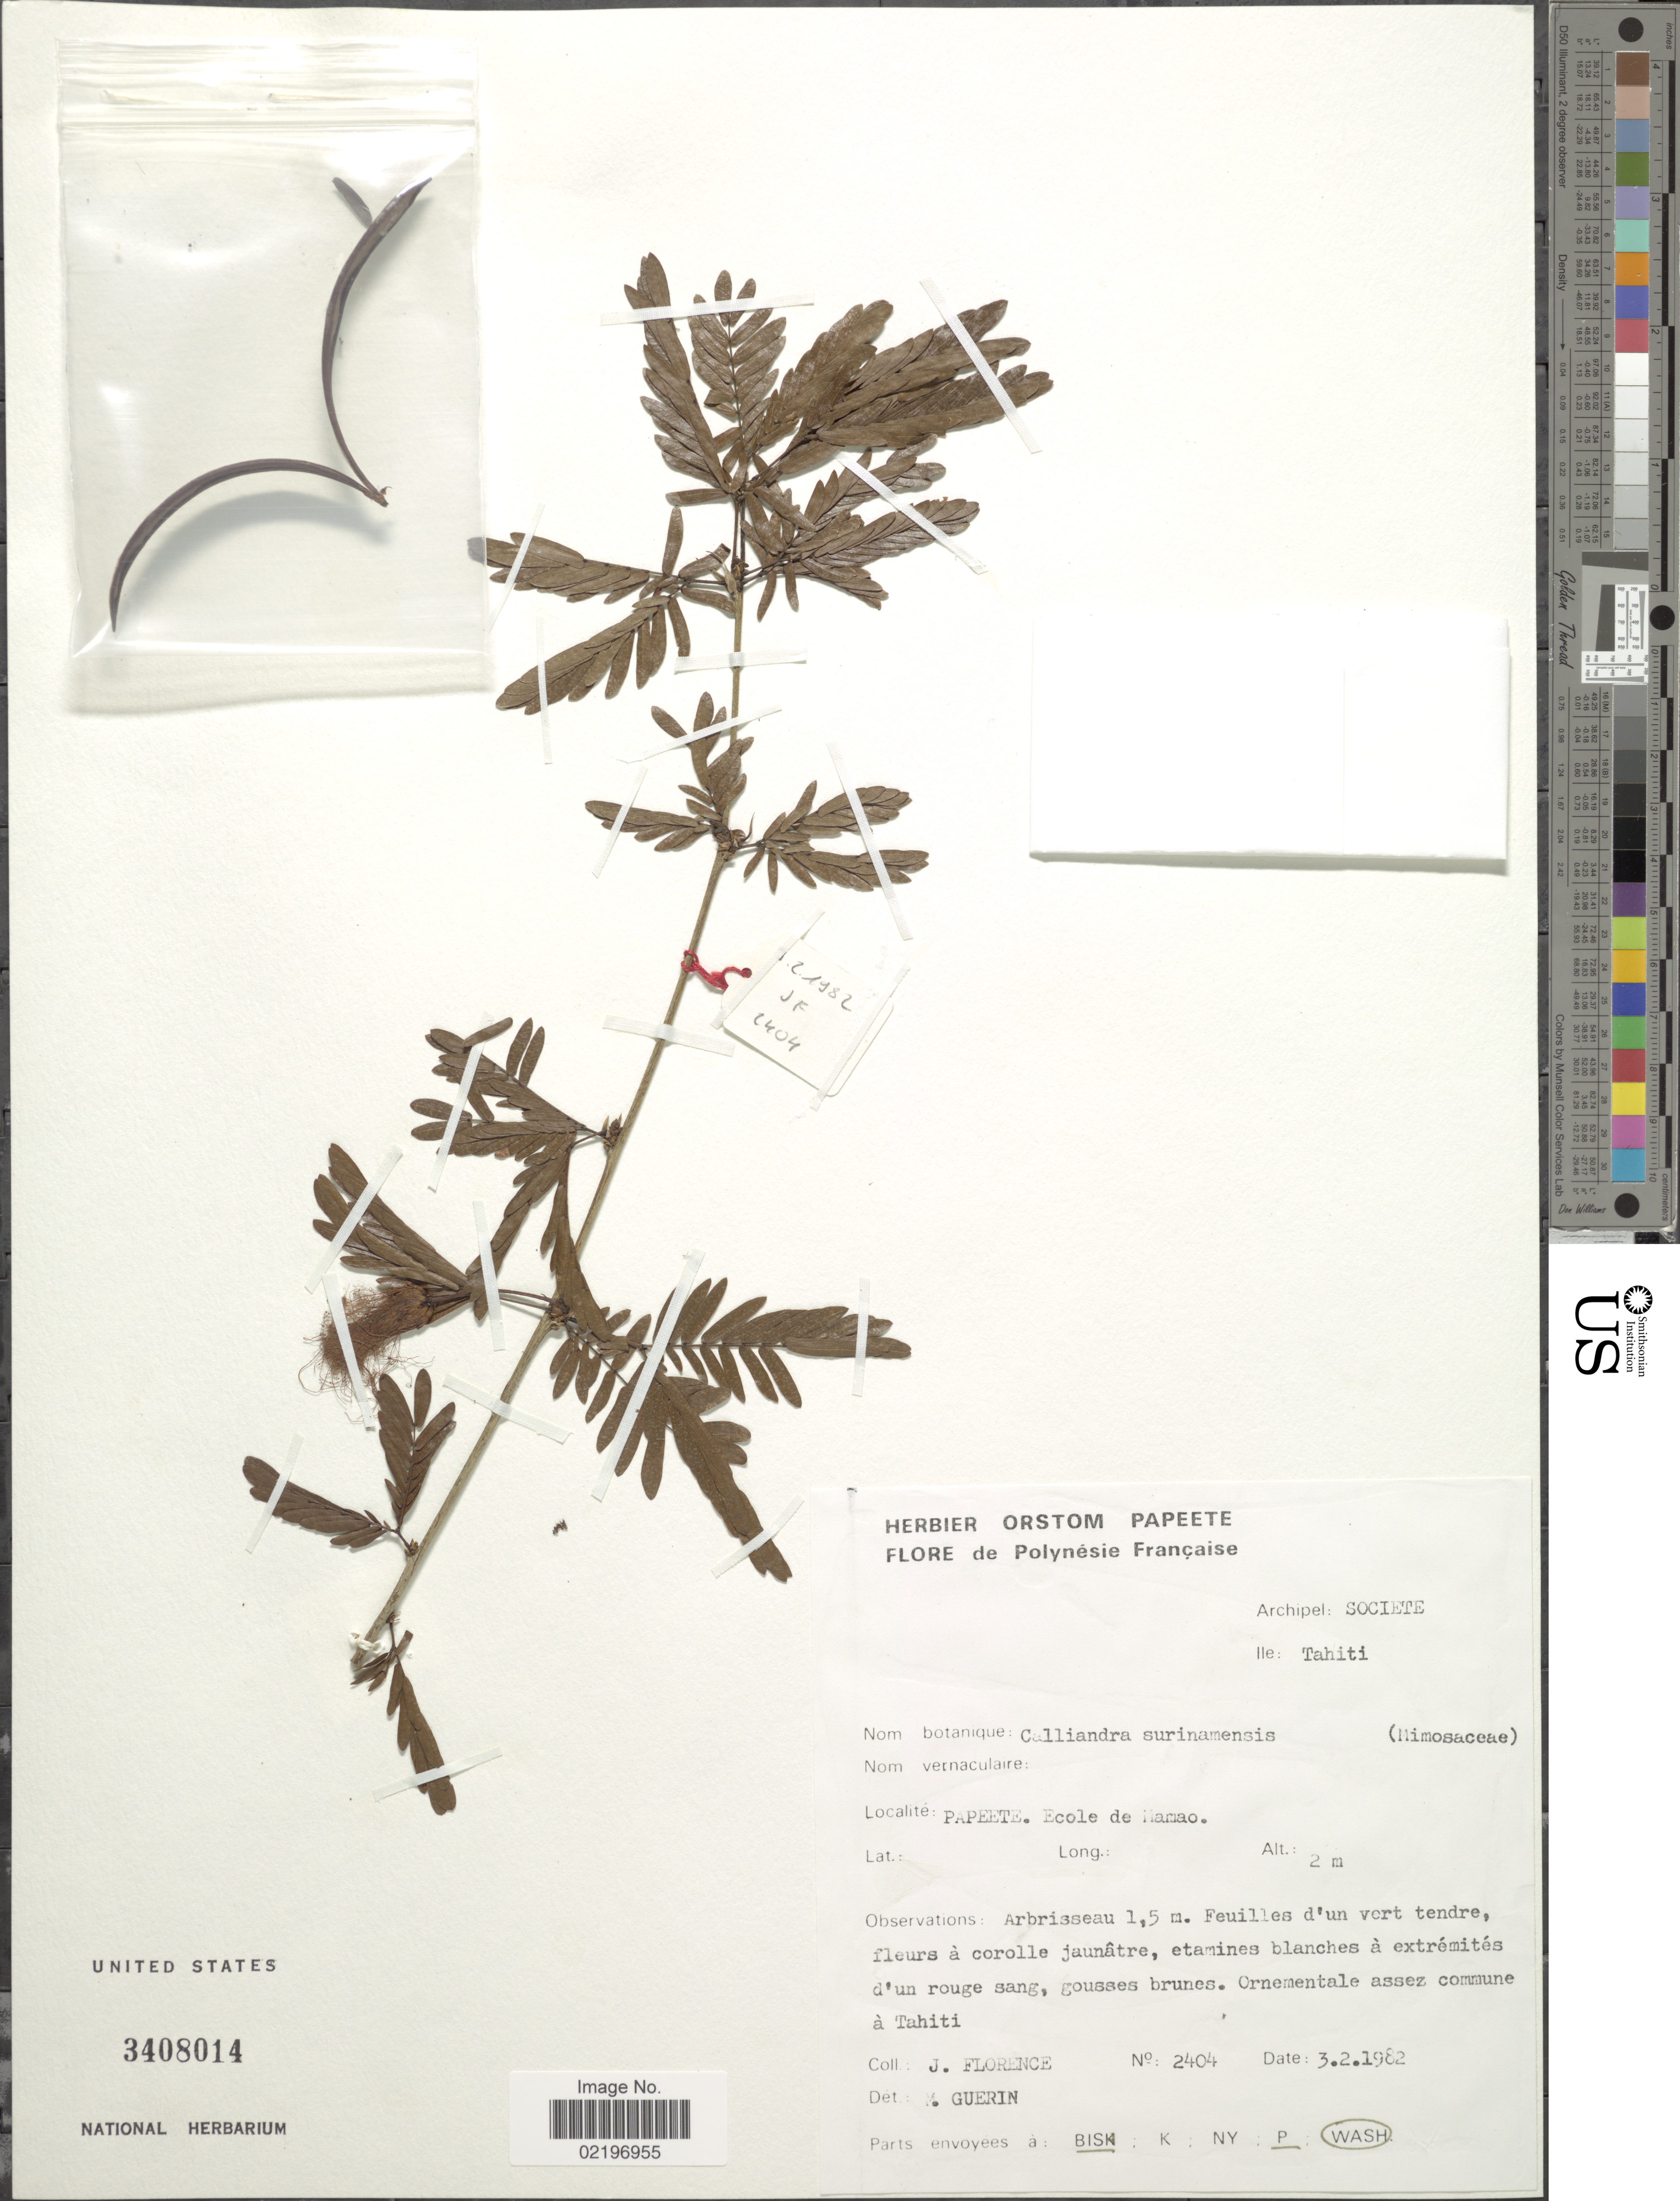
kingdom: Plantae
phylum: Tracheophyta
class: Magnoliopsida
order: Fabales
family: Fabaceae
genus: Calliandra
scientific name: Calliandra surinamensis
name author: Benth.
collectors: J. Florence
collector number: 2404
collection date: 1982-02-03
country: French Polynesia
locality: Polynesie Francaise. Archipel: Society. Ile: Tahiti. Papeete. Ecole de Mamao.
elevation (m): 2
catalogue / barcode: US 3408014